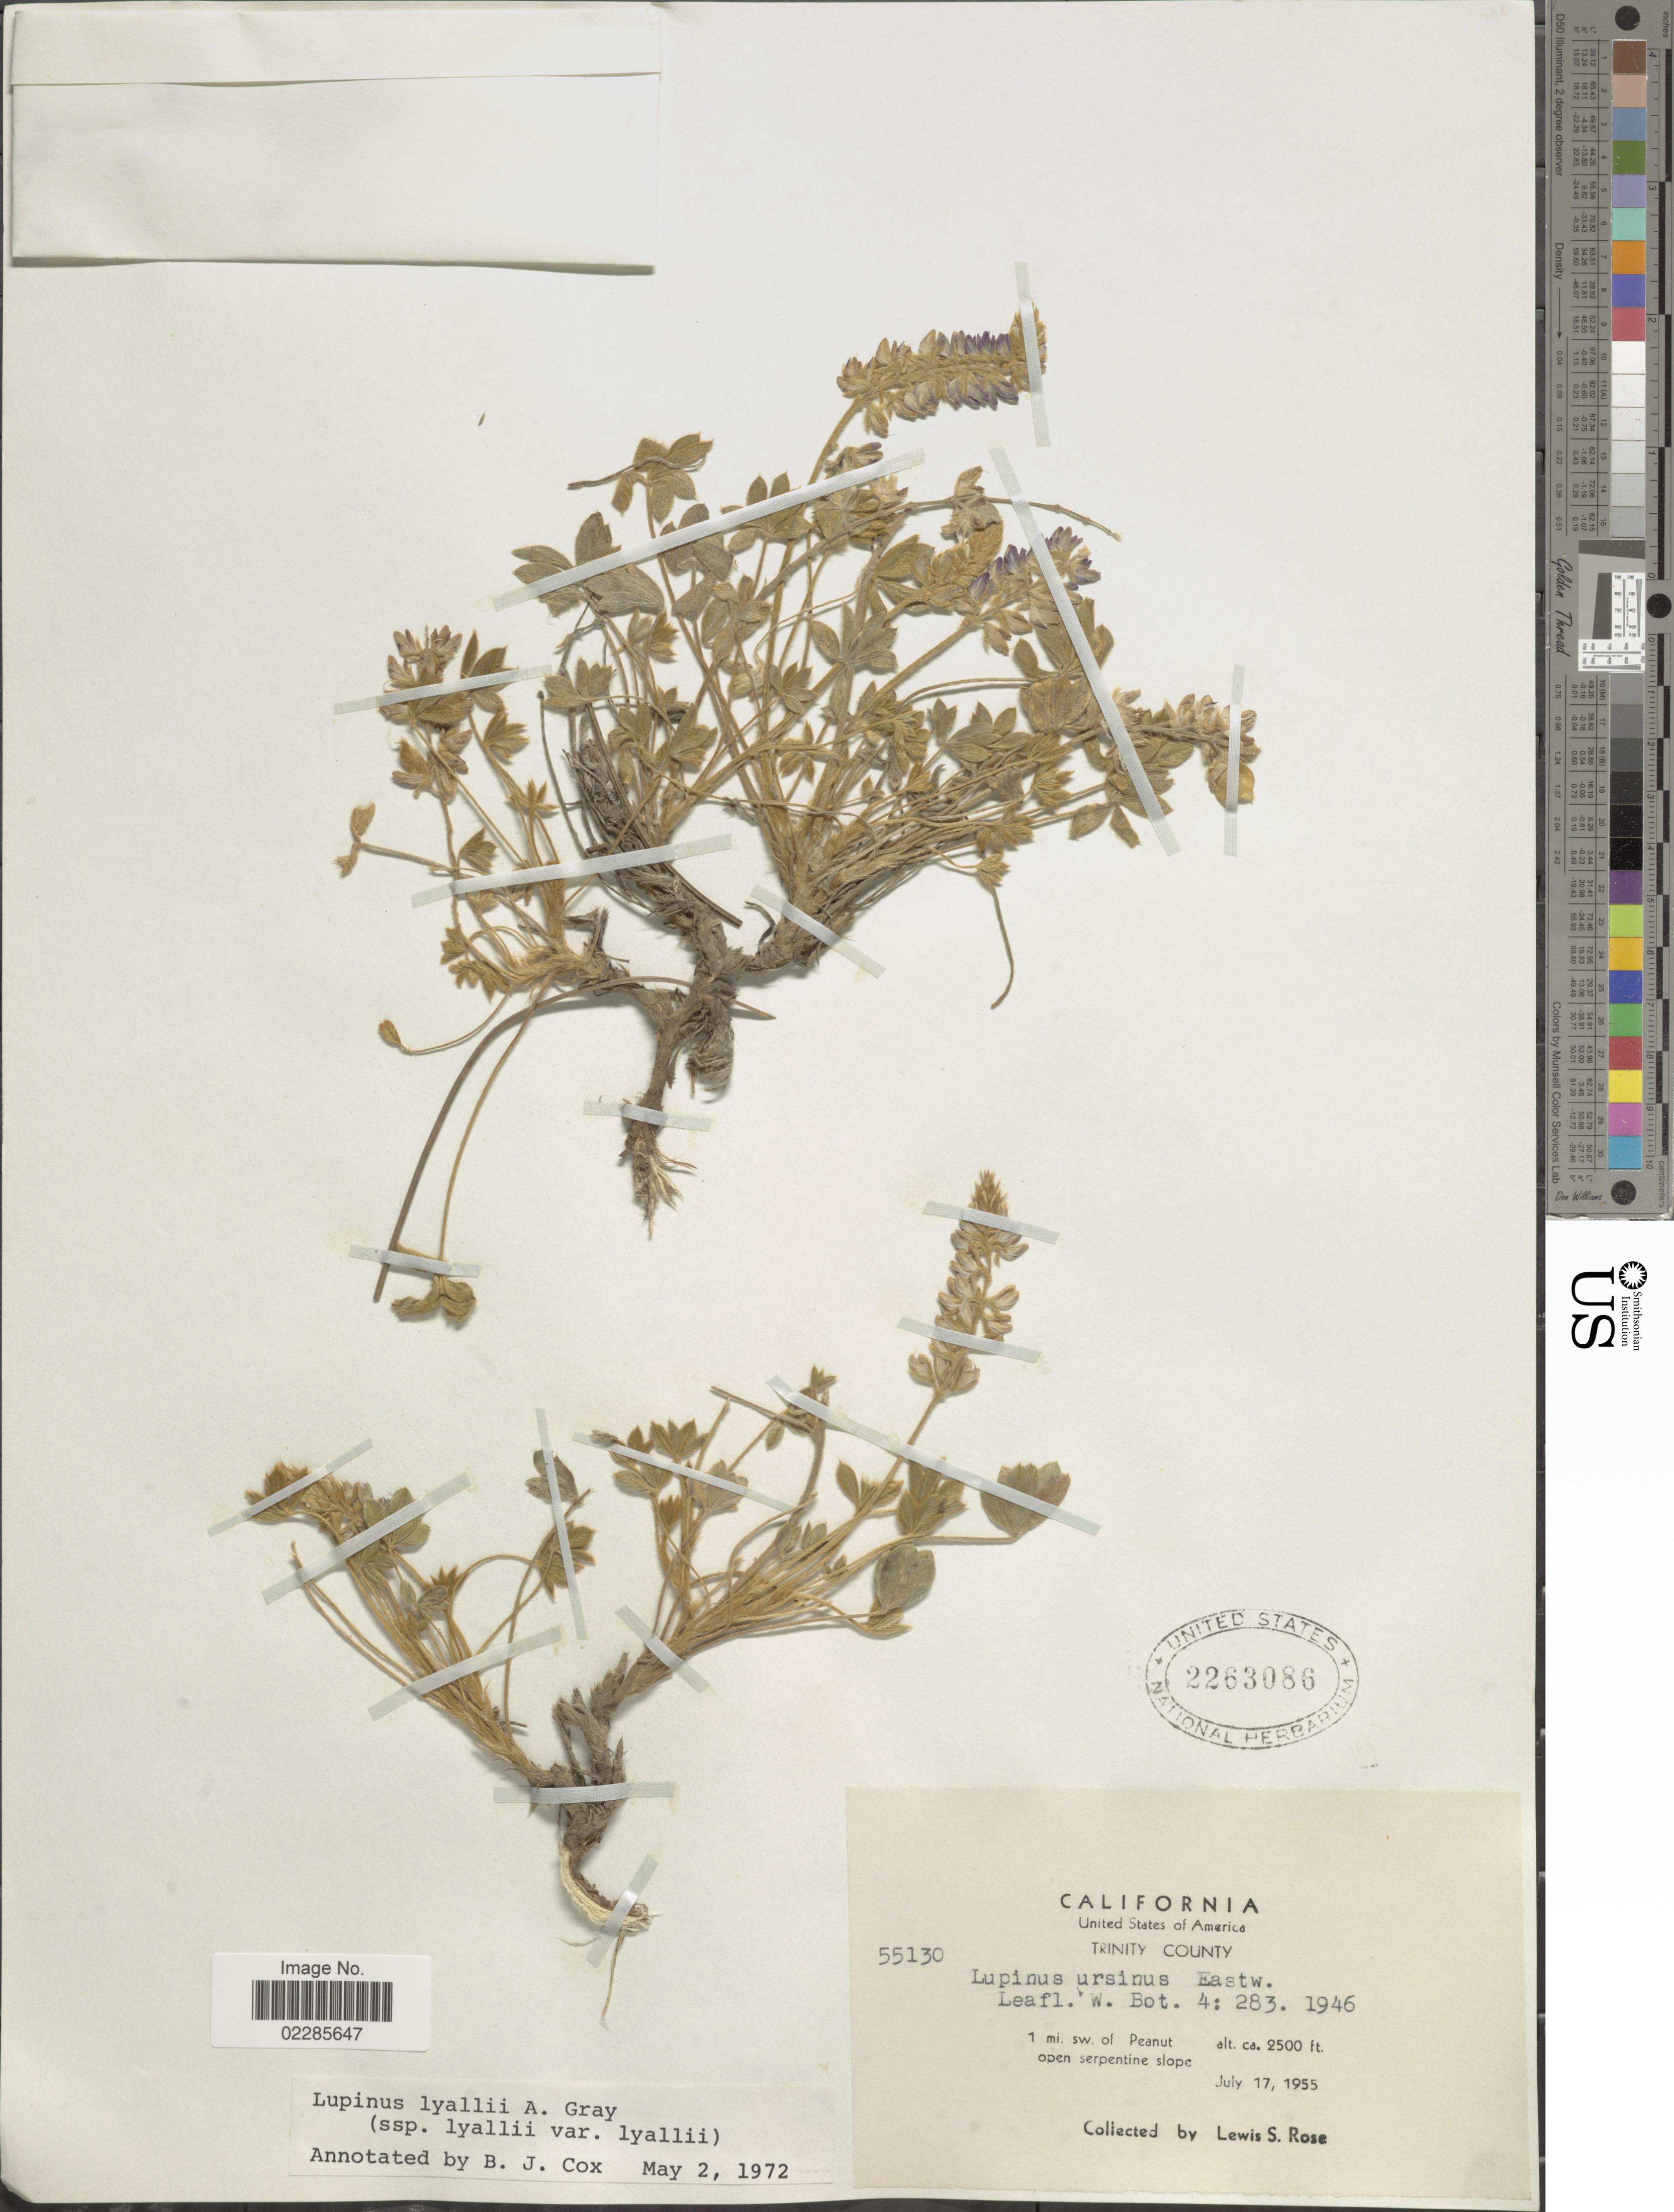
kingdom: Plantae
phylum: Tracheophyta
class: Magnoliopsida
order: Fabales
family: Fabaceae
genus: Lupinus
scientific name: Lupinus lyallii subsp. lyallii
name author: A. Gray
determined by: Cox, B. J.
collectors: L. S. Rose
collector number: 55130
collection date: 1955-07-17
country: United States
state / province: California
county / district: Trinity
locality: Trinity County, 1 mi sw of peanut, open serpentine slope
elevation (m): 762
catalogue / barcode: US 2263086